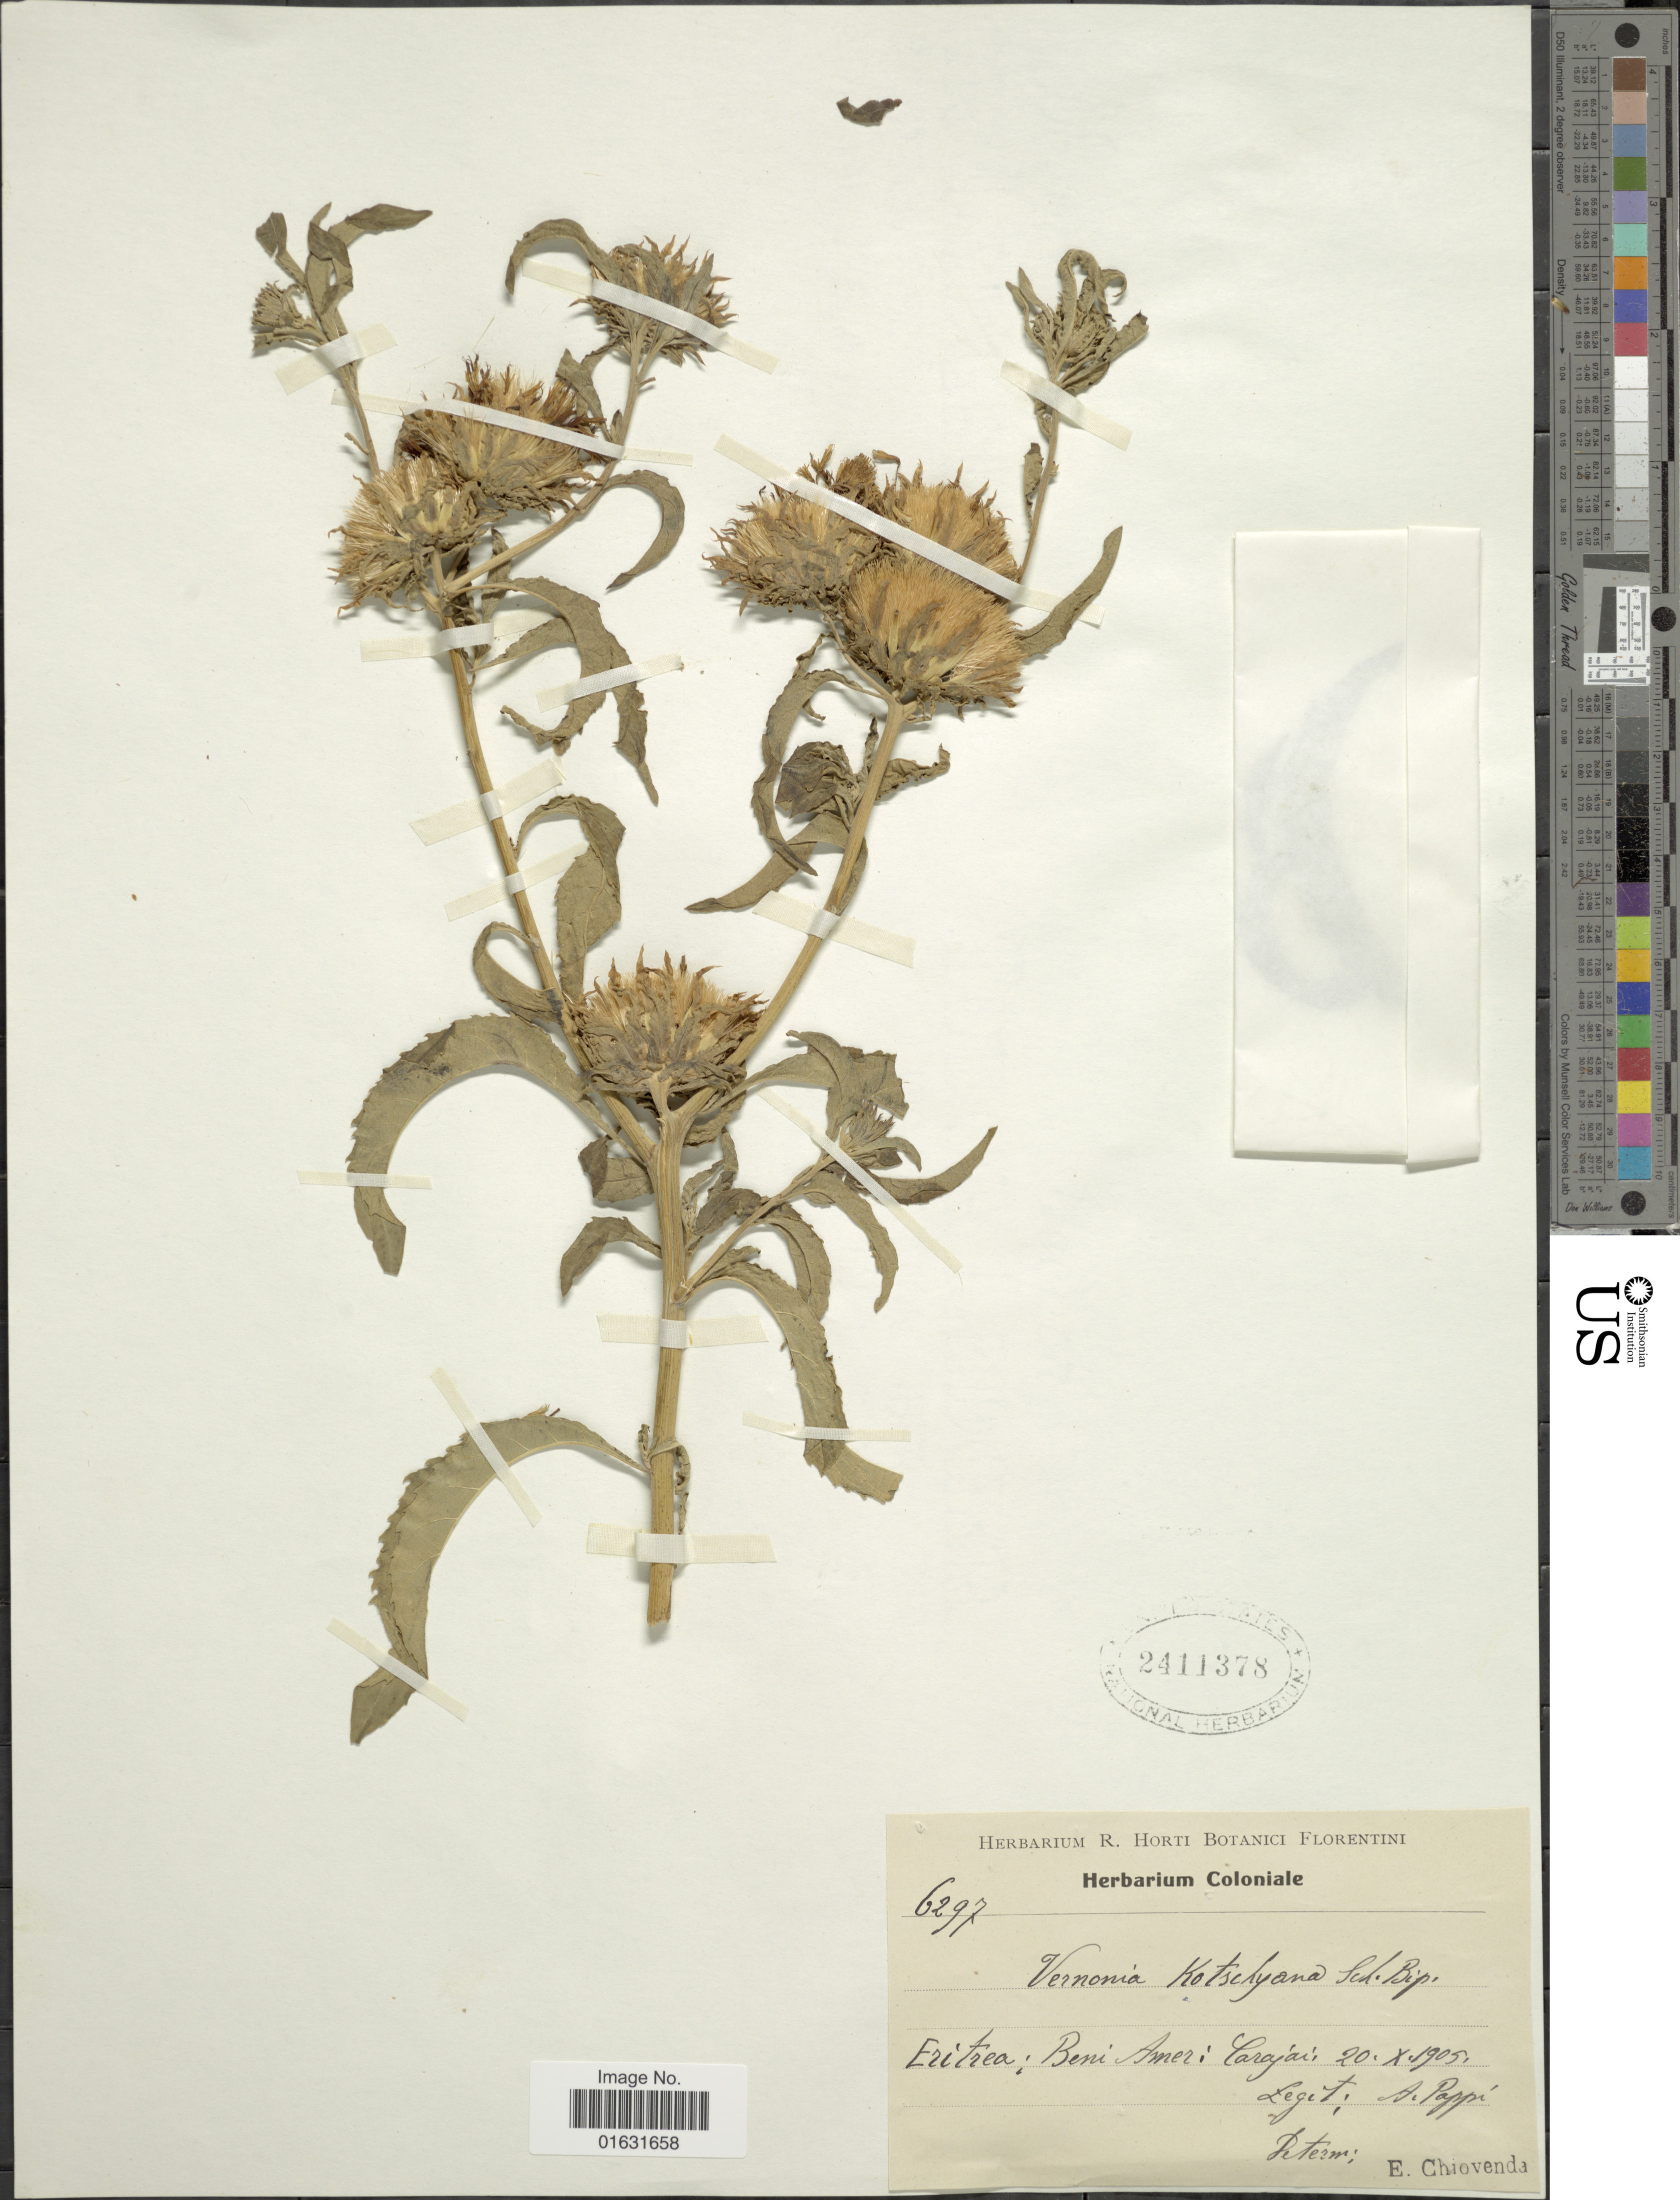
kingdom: Plantae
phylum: Tracheophyta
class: Magnoliopsida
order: Asterales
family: Asteraceae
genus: Baccharoides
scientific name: Baccharoides adoensis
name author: (Sch. Bip. ex Walp.) H. Rob.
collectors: A. Pappi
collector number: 6297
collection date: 1905-10-20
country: Eritrea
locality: Beni Amer: Carajai.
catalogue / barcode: US 2411378